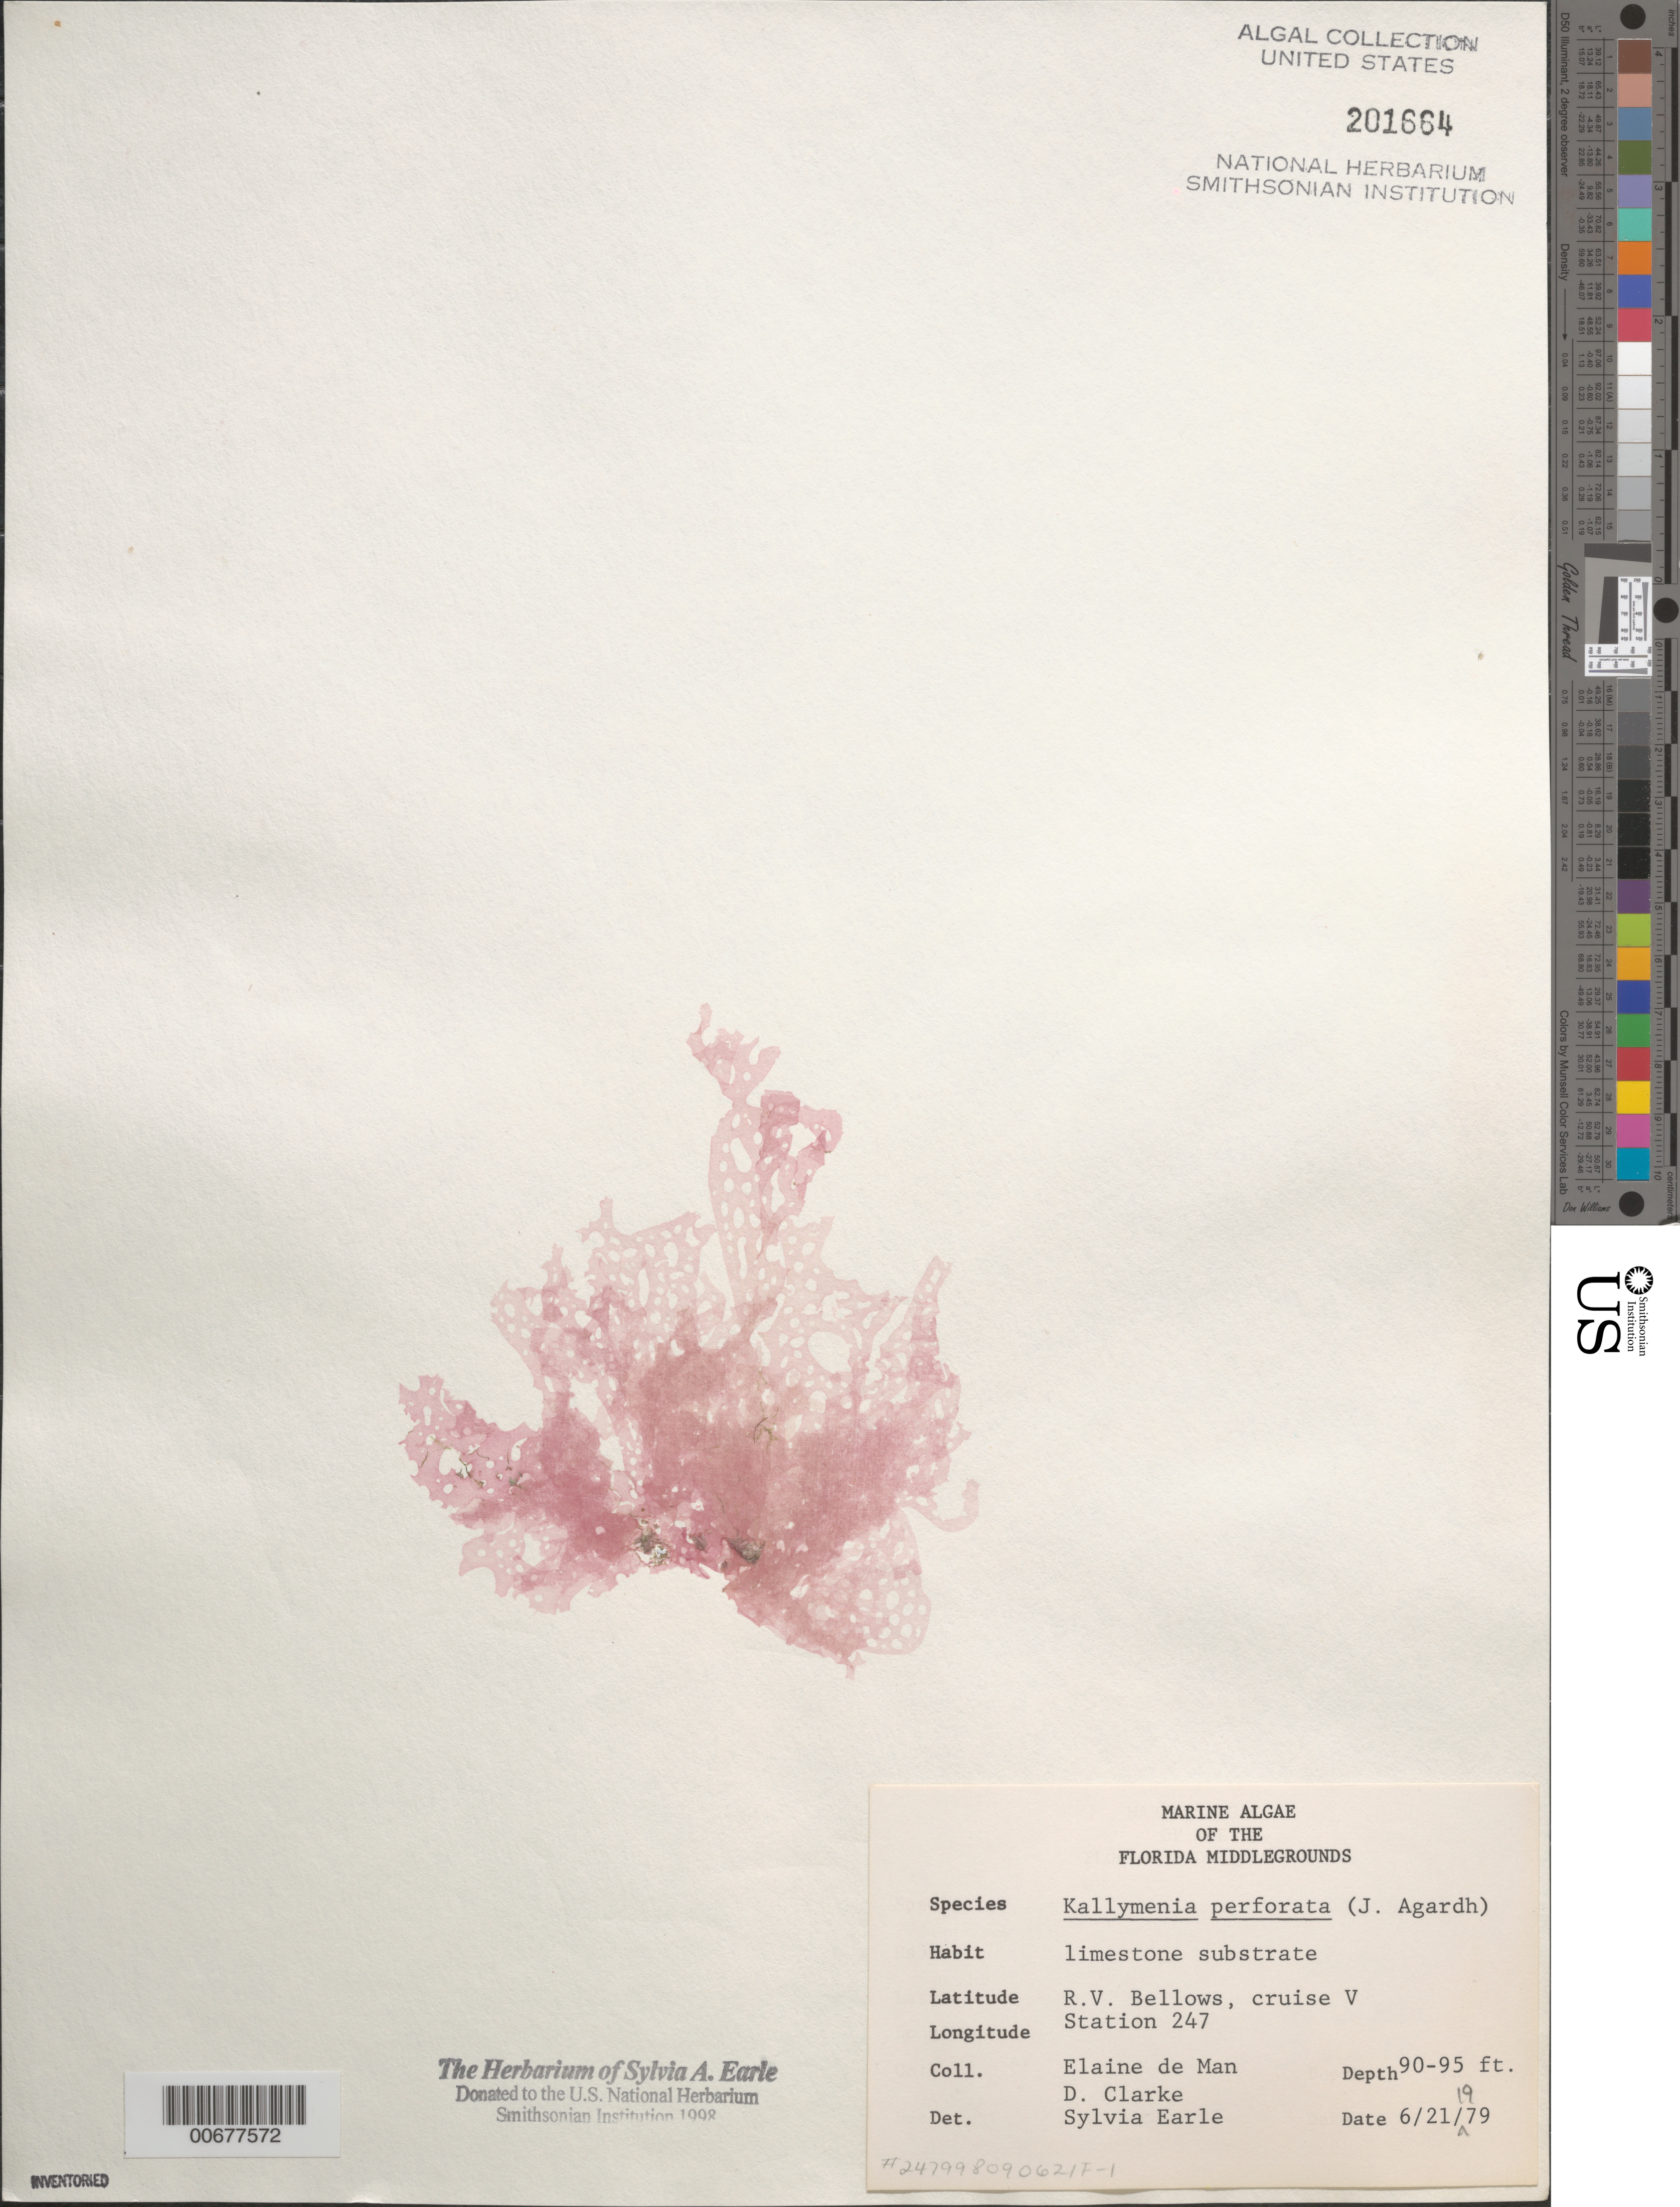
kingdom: Plantae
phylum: Rhodophyta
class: Florideophyceae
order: Gigartinales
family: Kallymeniaceae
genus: Kallymenia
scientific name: Kallymenia perforata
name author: J. Agardh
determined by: Earle, S. A.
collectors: E. de Man & H. D. Clarke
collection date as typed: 21 Jun 1979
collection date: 1979-06-21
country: United States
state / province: Florida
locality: Florida Middle Grounds, Gulf of Mexico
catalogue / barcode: US 201664